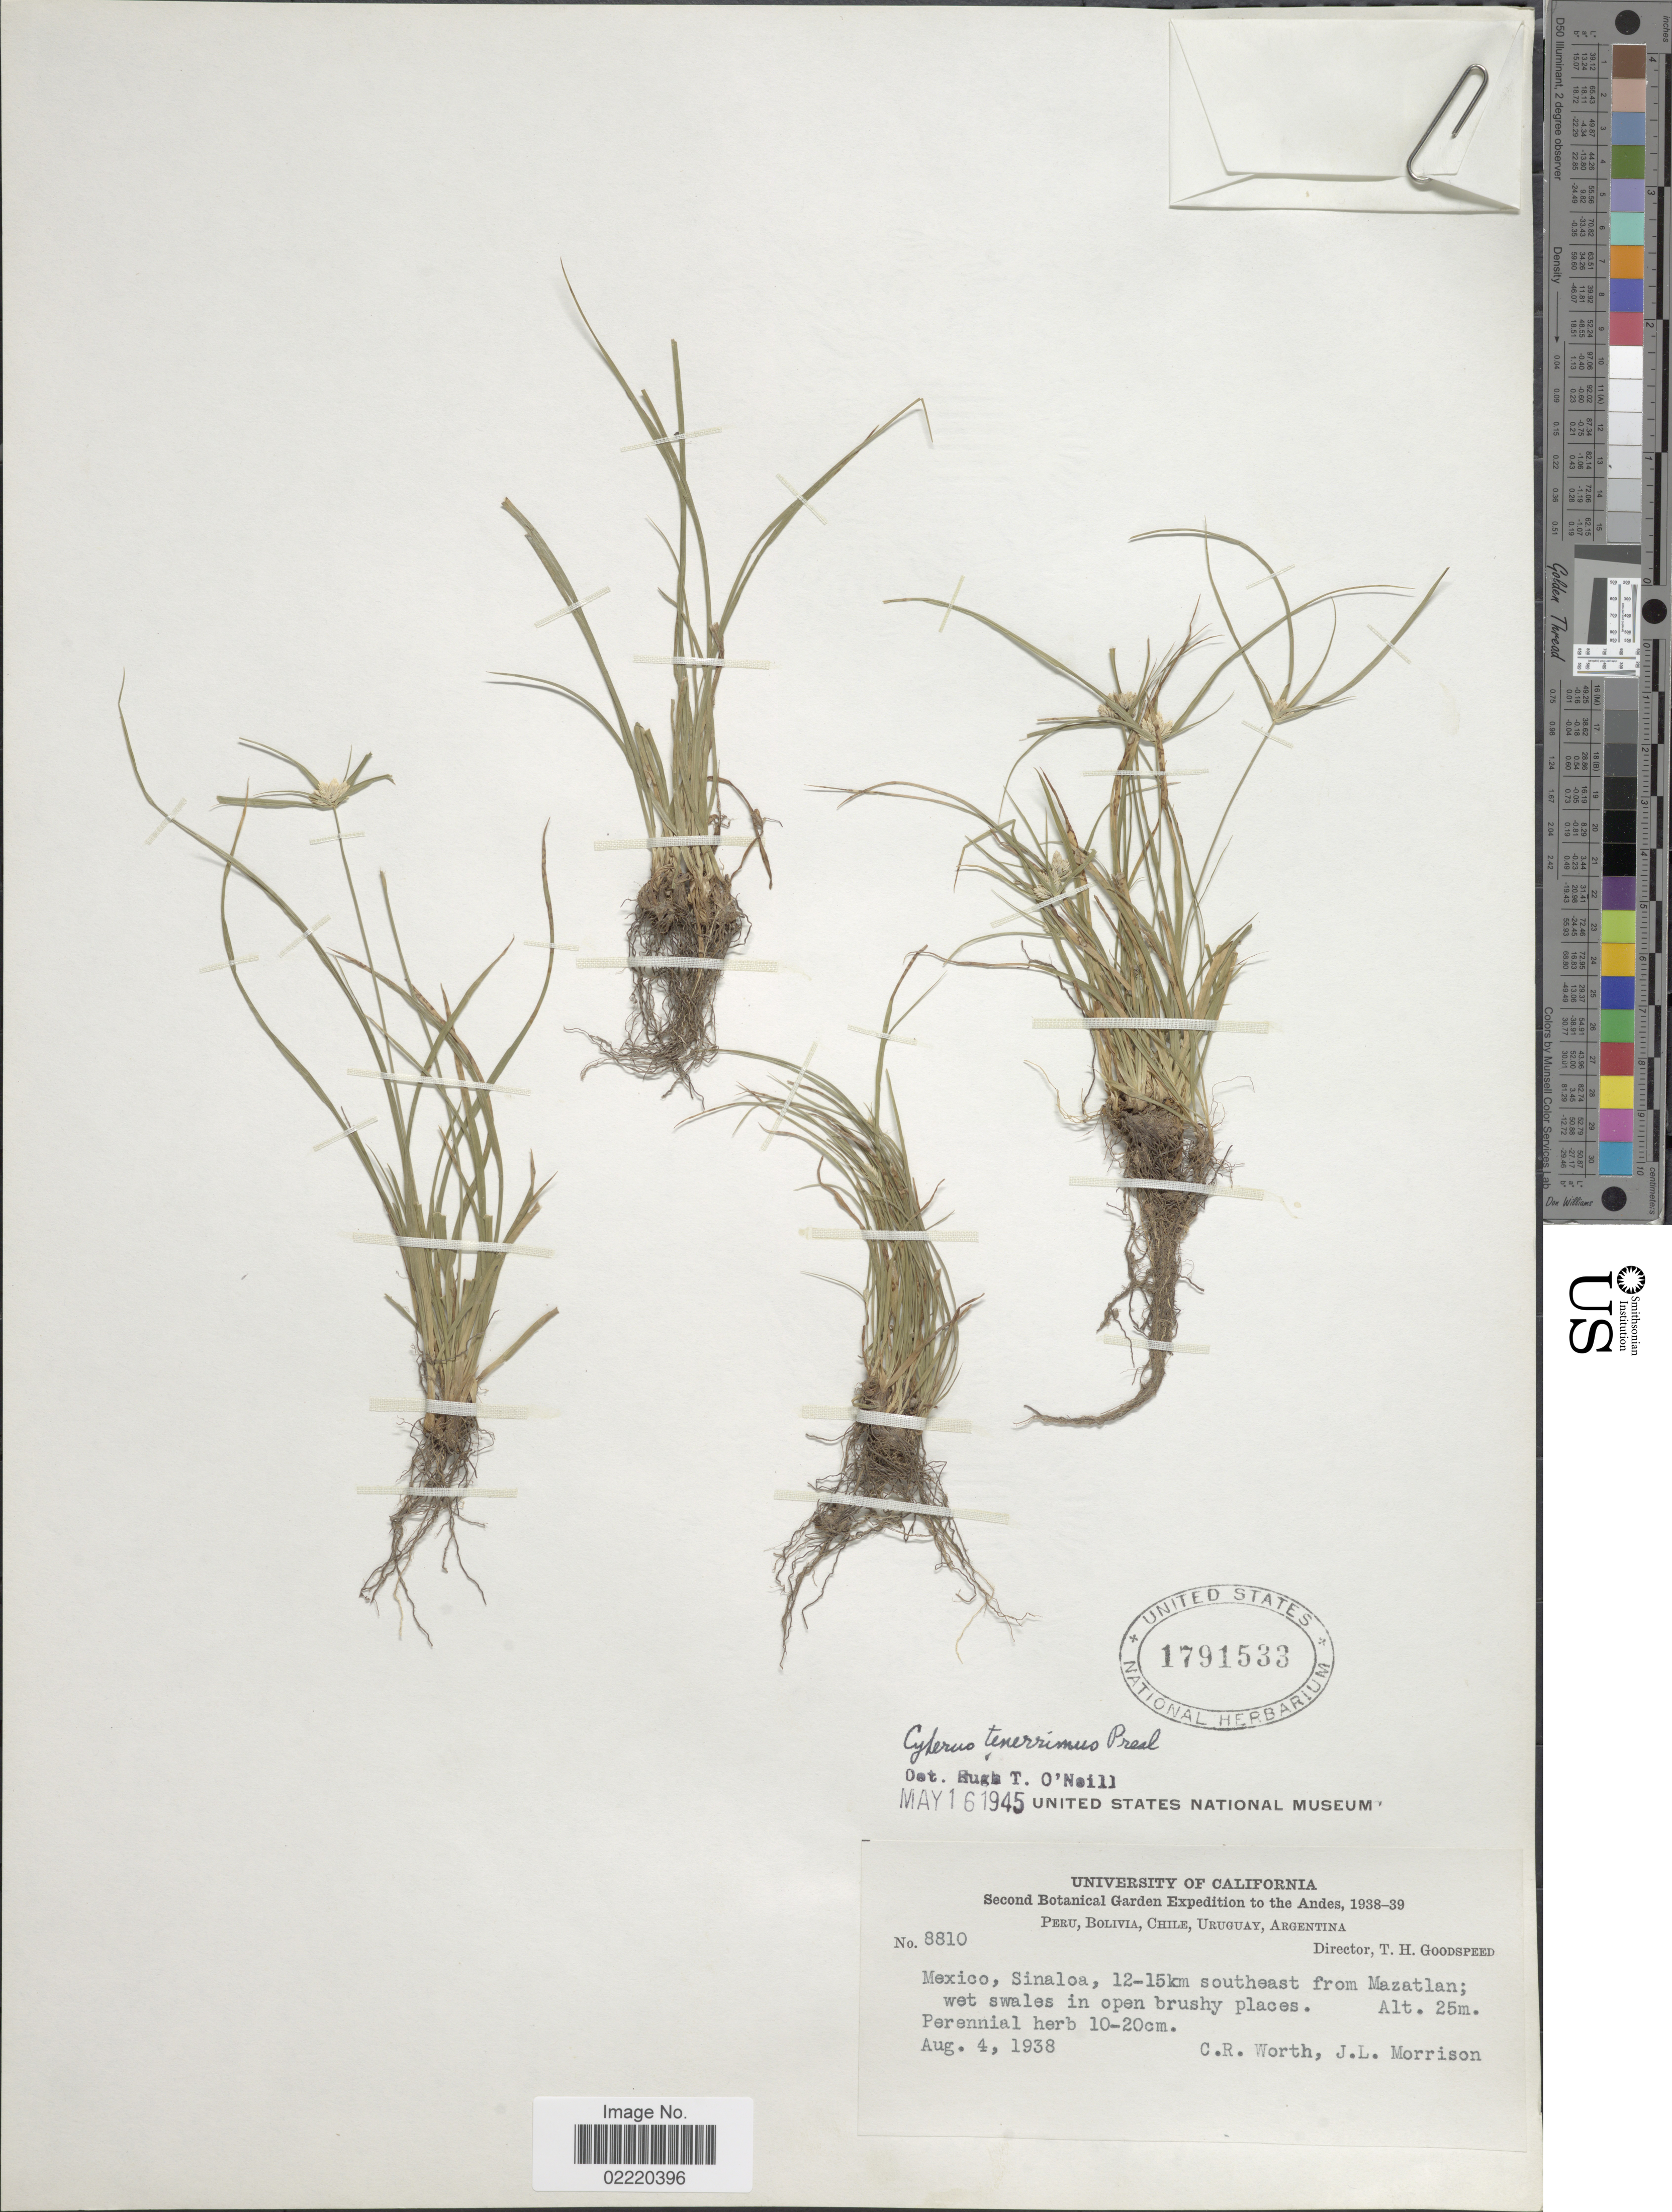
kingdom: Plantae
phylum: Tracheophyta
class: Liliopsida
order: Poales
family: Cyperaceae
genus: Cyperus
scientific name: Cyperus tenerrimus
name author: J. Presl & C. Presl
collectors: C. R. Worth & J. Morrison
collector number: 8810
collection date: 1938-08-04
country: Mexico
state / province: Sinaloa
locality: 12-15 km southeast from Mazatlan; wet swales in open brushy places.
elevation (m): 25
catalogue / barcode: US 1791533